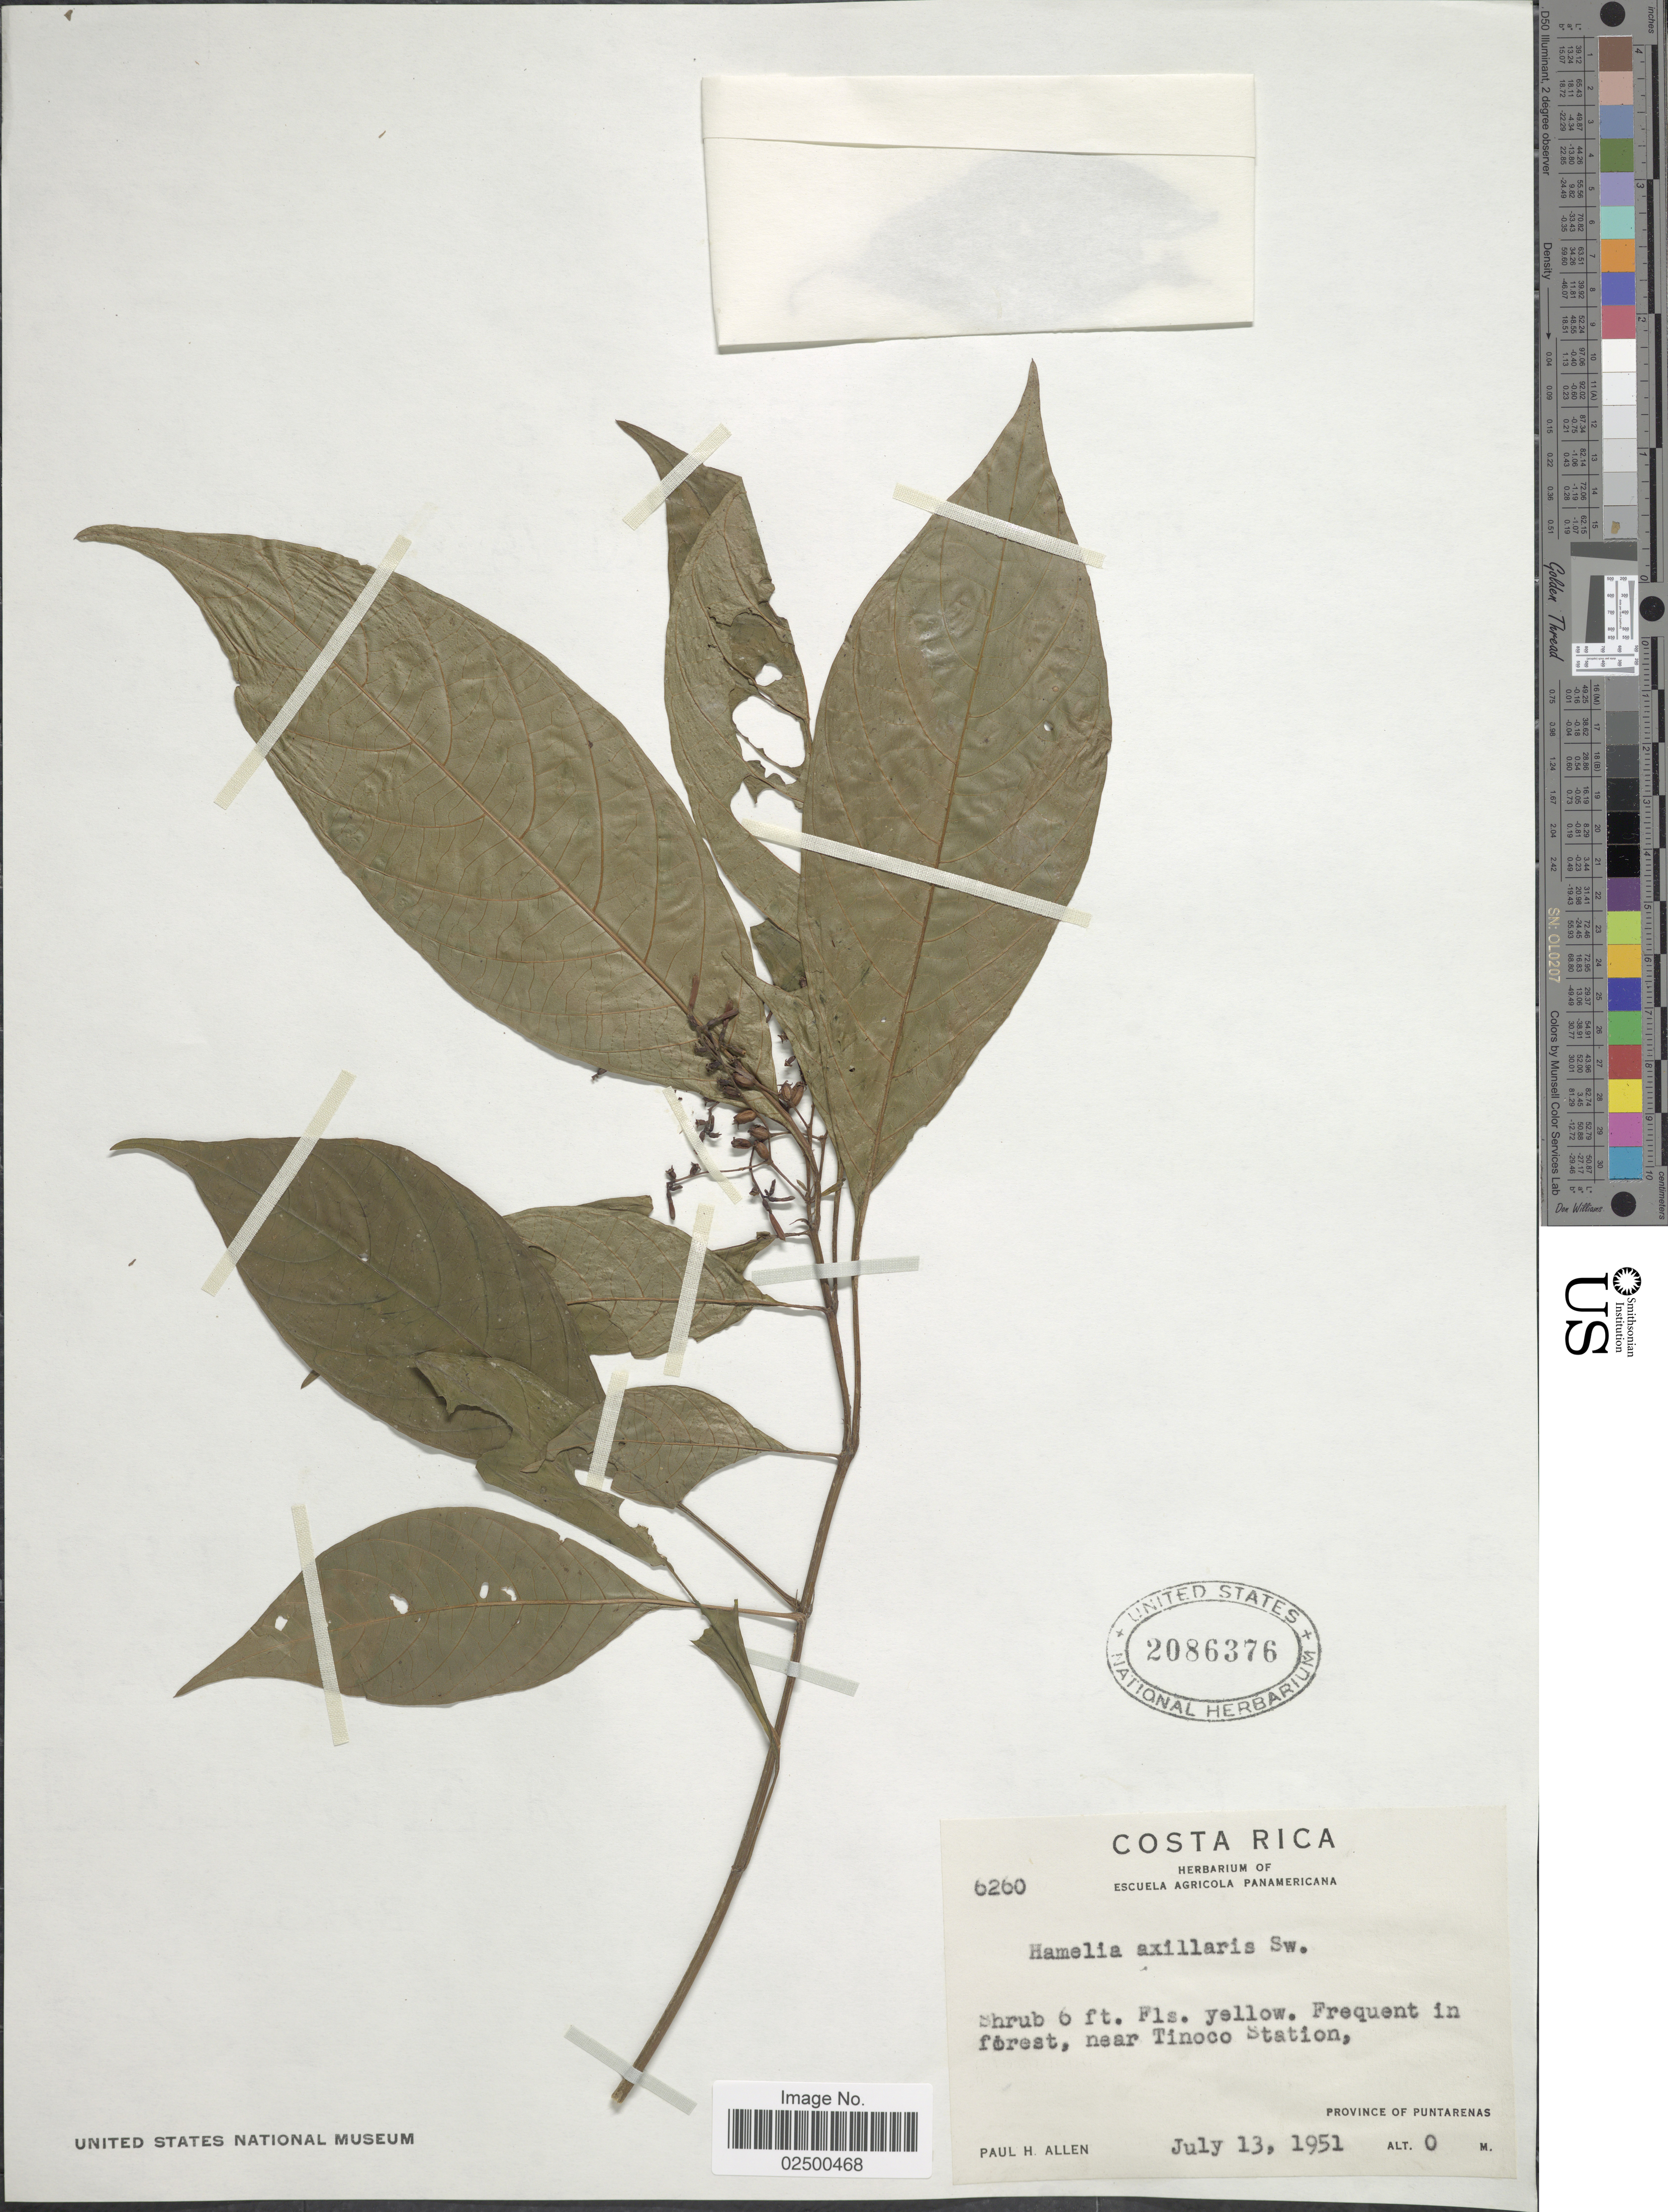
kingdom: Plantae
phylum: Tracheophyta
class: Magnoliopsida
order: Gentianales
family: Rubiaceae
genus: Hamelia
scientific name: Hamelia axillaris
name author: Sw.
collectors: P. H. Allen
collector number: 6260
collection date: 1951-07-13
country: Costa Rica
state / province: Puntarenas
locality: Frequent in forest, near Tinoco Station, Province of Puntarenas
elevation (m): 0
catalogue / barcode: US 2086376